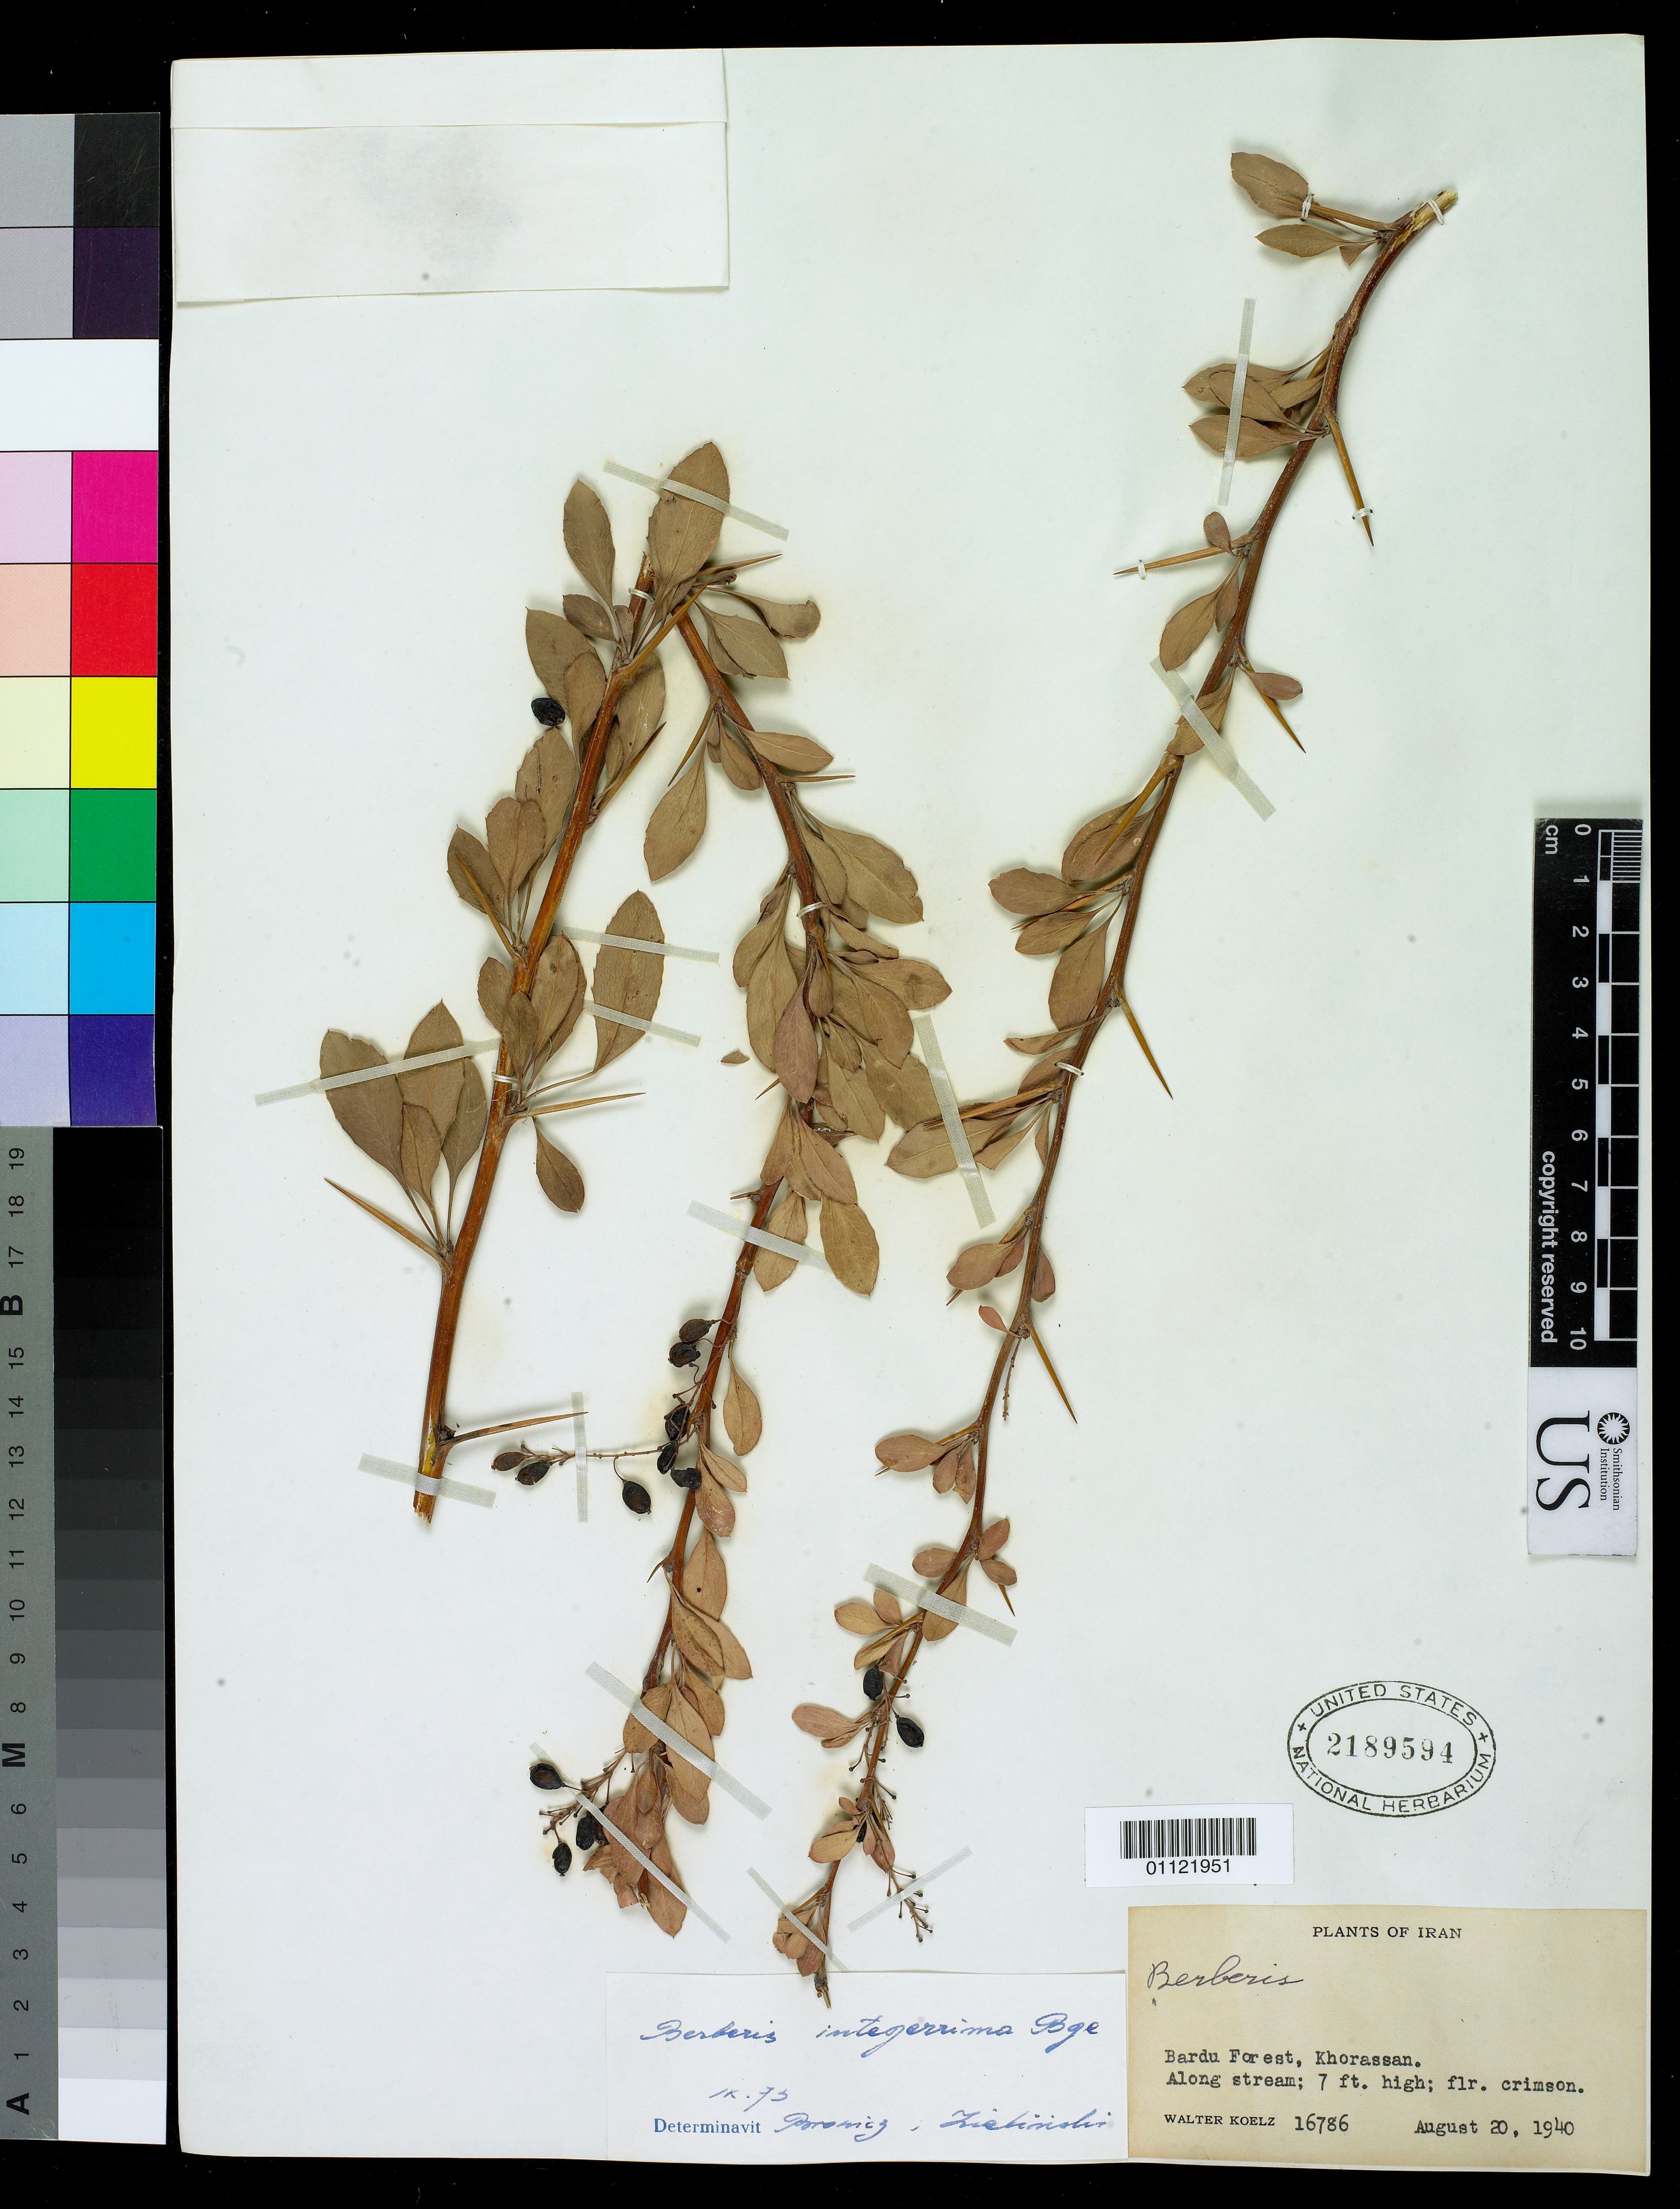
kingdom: Plantae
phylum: Tracheophyta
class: Magnoliopsida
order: Ranunculales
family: Berberidaceae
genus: Berberis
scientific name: Berberis integerrima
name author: Bunge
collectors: W. N. Koelz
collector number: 16787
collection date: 1940-08-20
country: Iran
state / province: Khorasan [obsolete]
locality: Bardu Forest. Along stream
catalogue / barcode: US 2189594